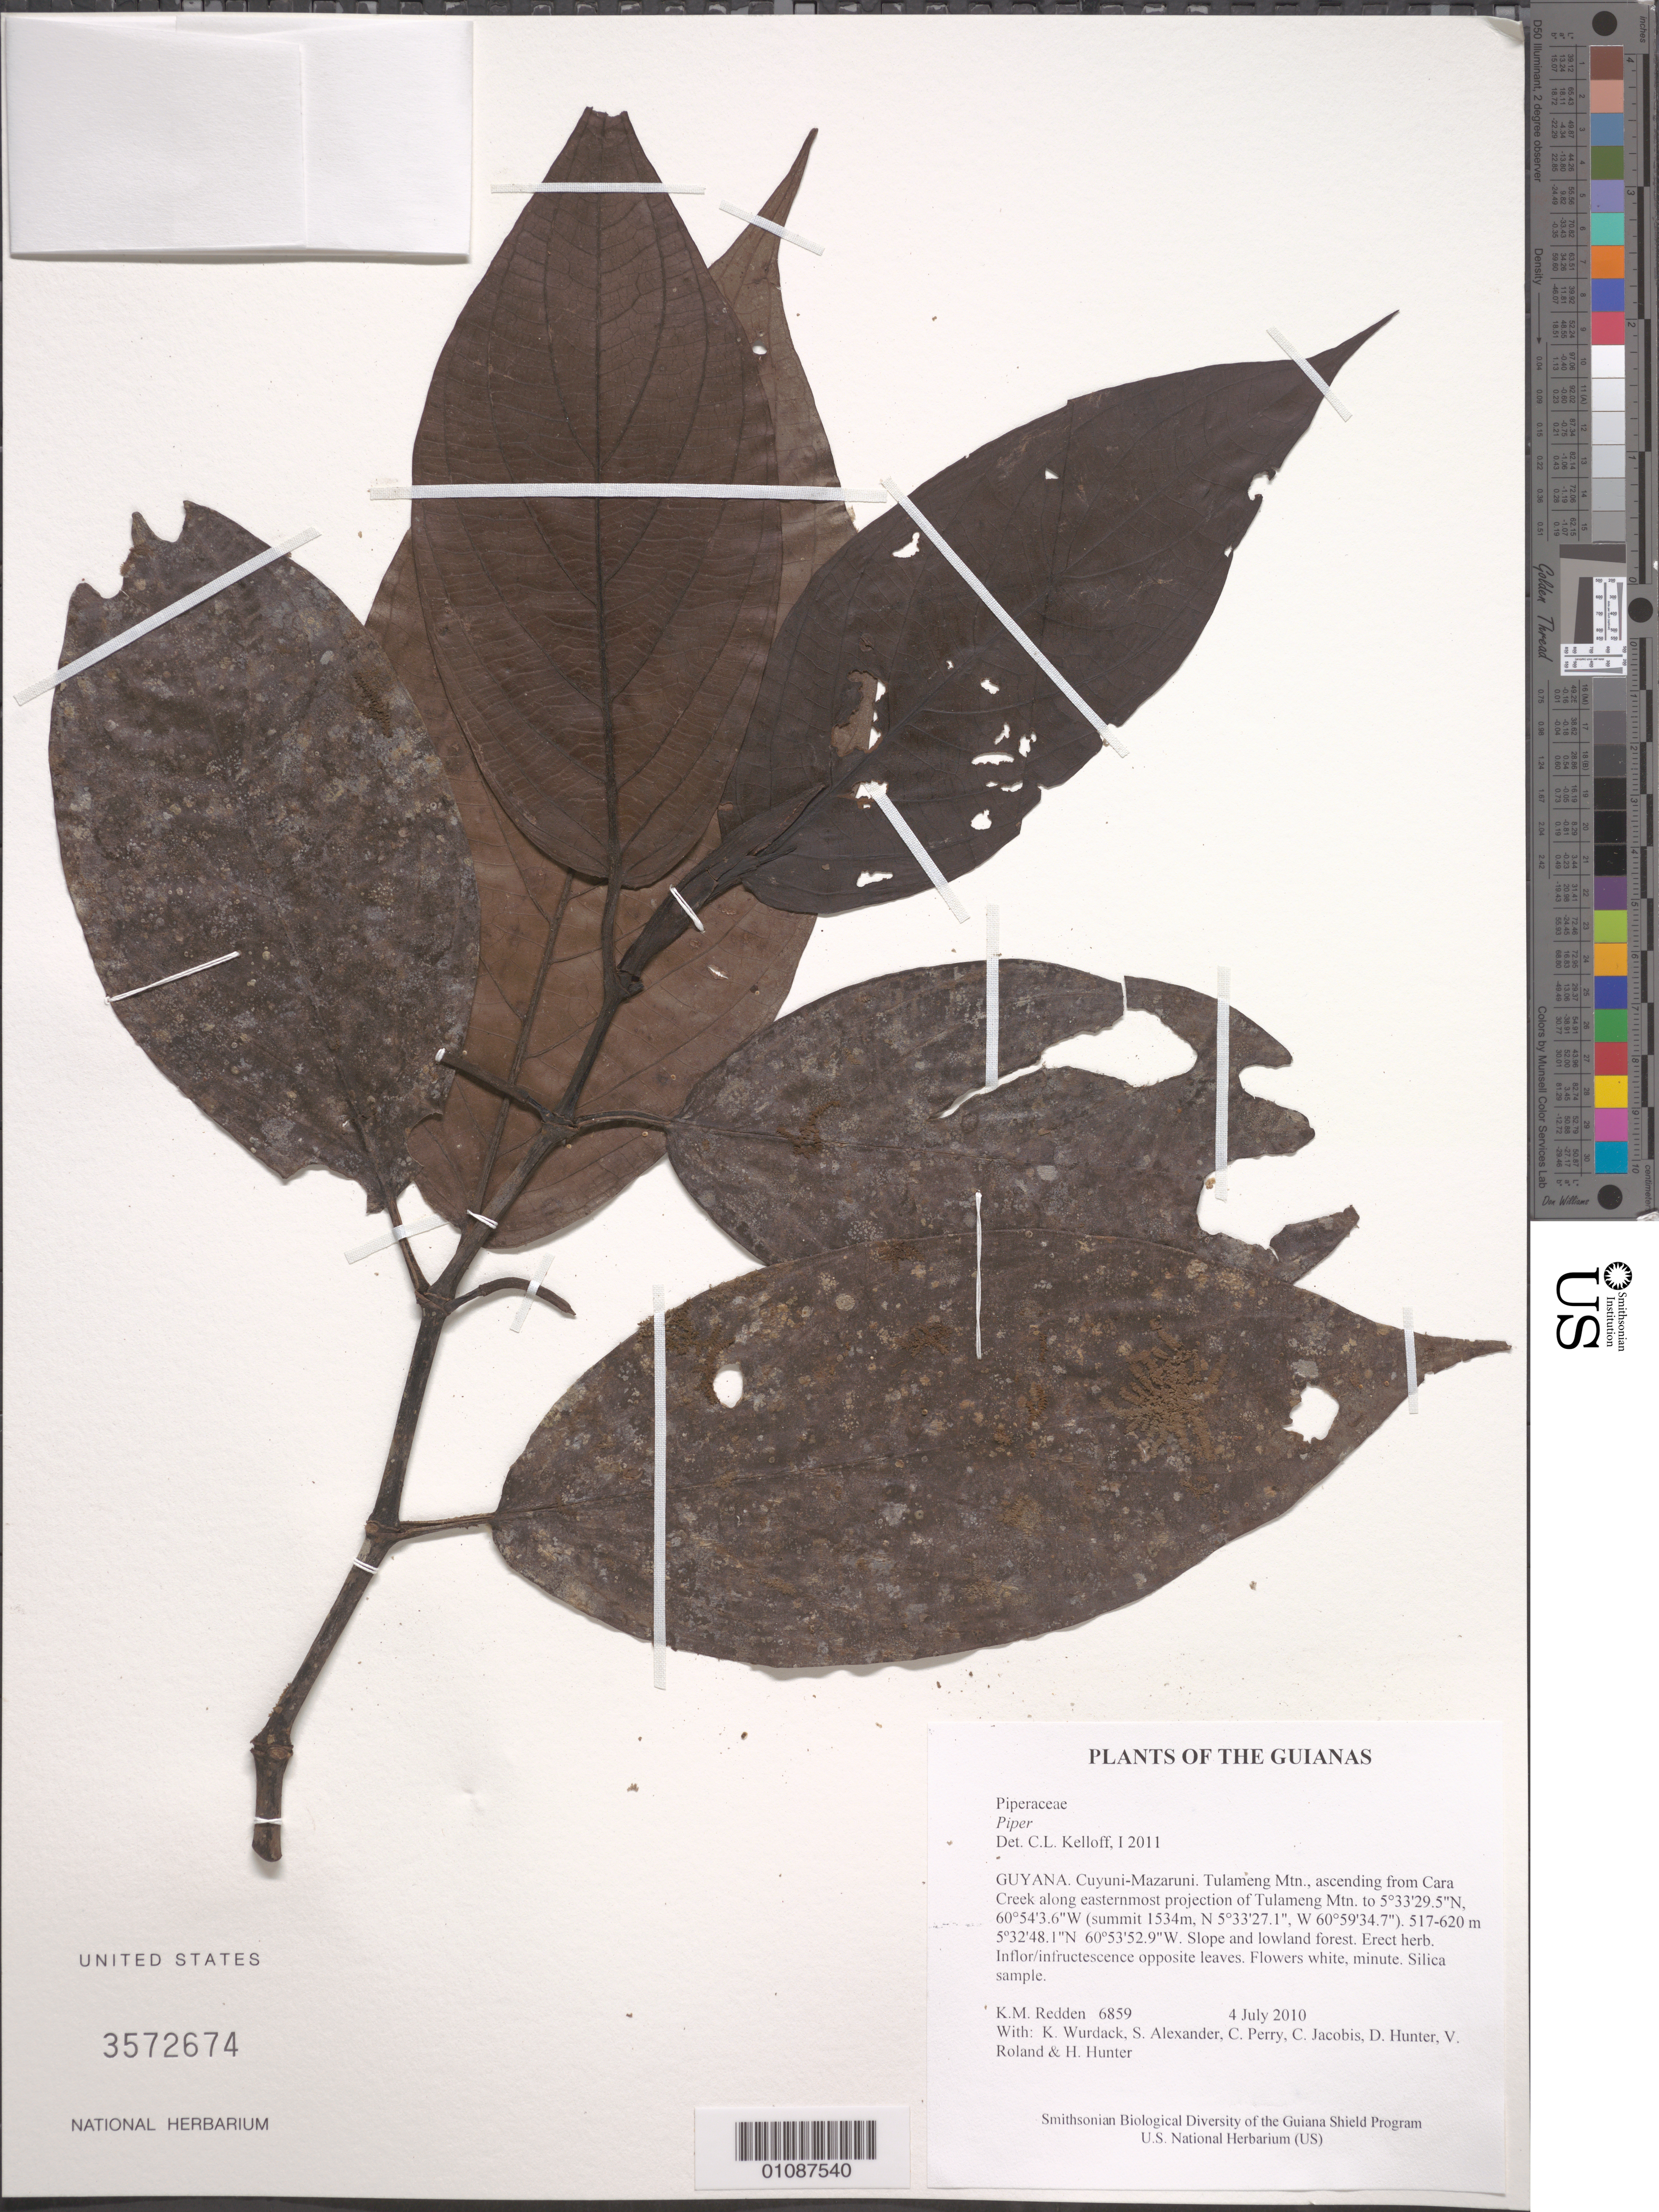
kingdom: Plantae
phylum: Tracheophyta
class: Magnoliopsida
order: Piperales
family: Piperaceae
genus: Piper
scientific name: Piper sp.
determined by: Kelloff, Carol L., (US), Smithsonian Institution - National Museum of Natural History (UNITED STATES)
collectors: K. M. Redden, K. Wurdack, S. N. Alexander, C. Perry, C. Jacobis, D. Hunter, V. Roland & H. Hunter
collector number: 6859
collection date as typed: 4 July 2010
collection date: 2010-07-04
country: Guyana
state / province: Cuyuni-Mazaruni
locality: Tulameng Mtn., ascending from Cara Creek along easternmost projection of Tulameng Mtn. to 5°33'29.5"N, 60°54'3.6"W (summit 1534m, N 5°33'27.1", W 60°59'34.7")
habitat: Slope and lowland forest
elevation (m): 517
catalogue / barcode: US 3572674